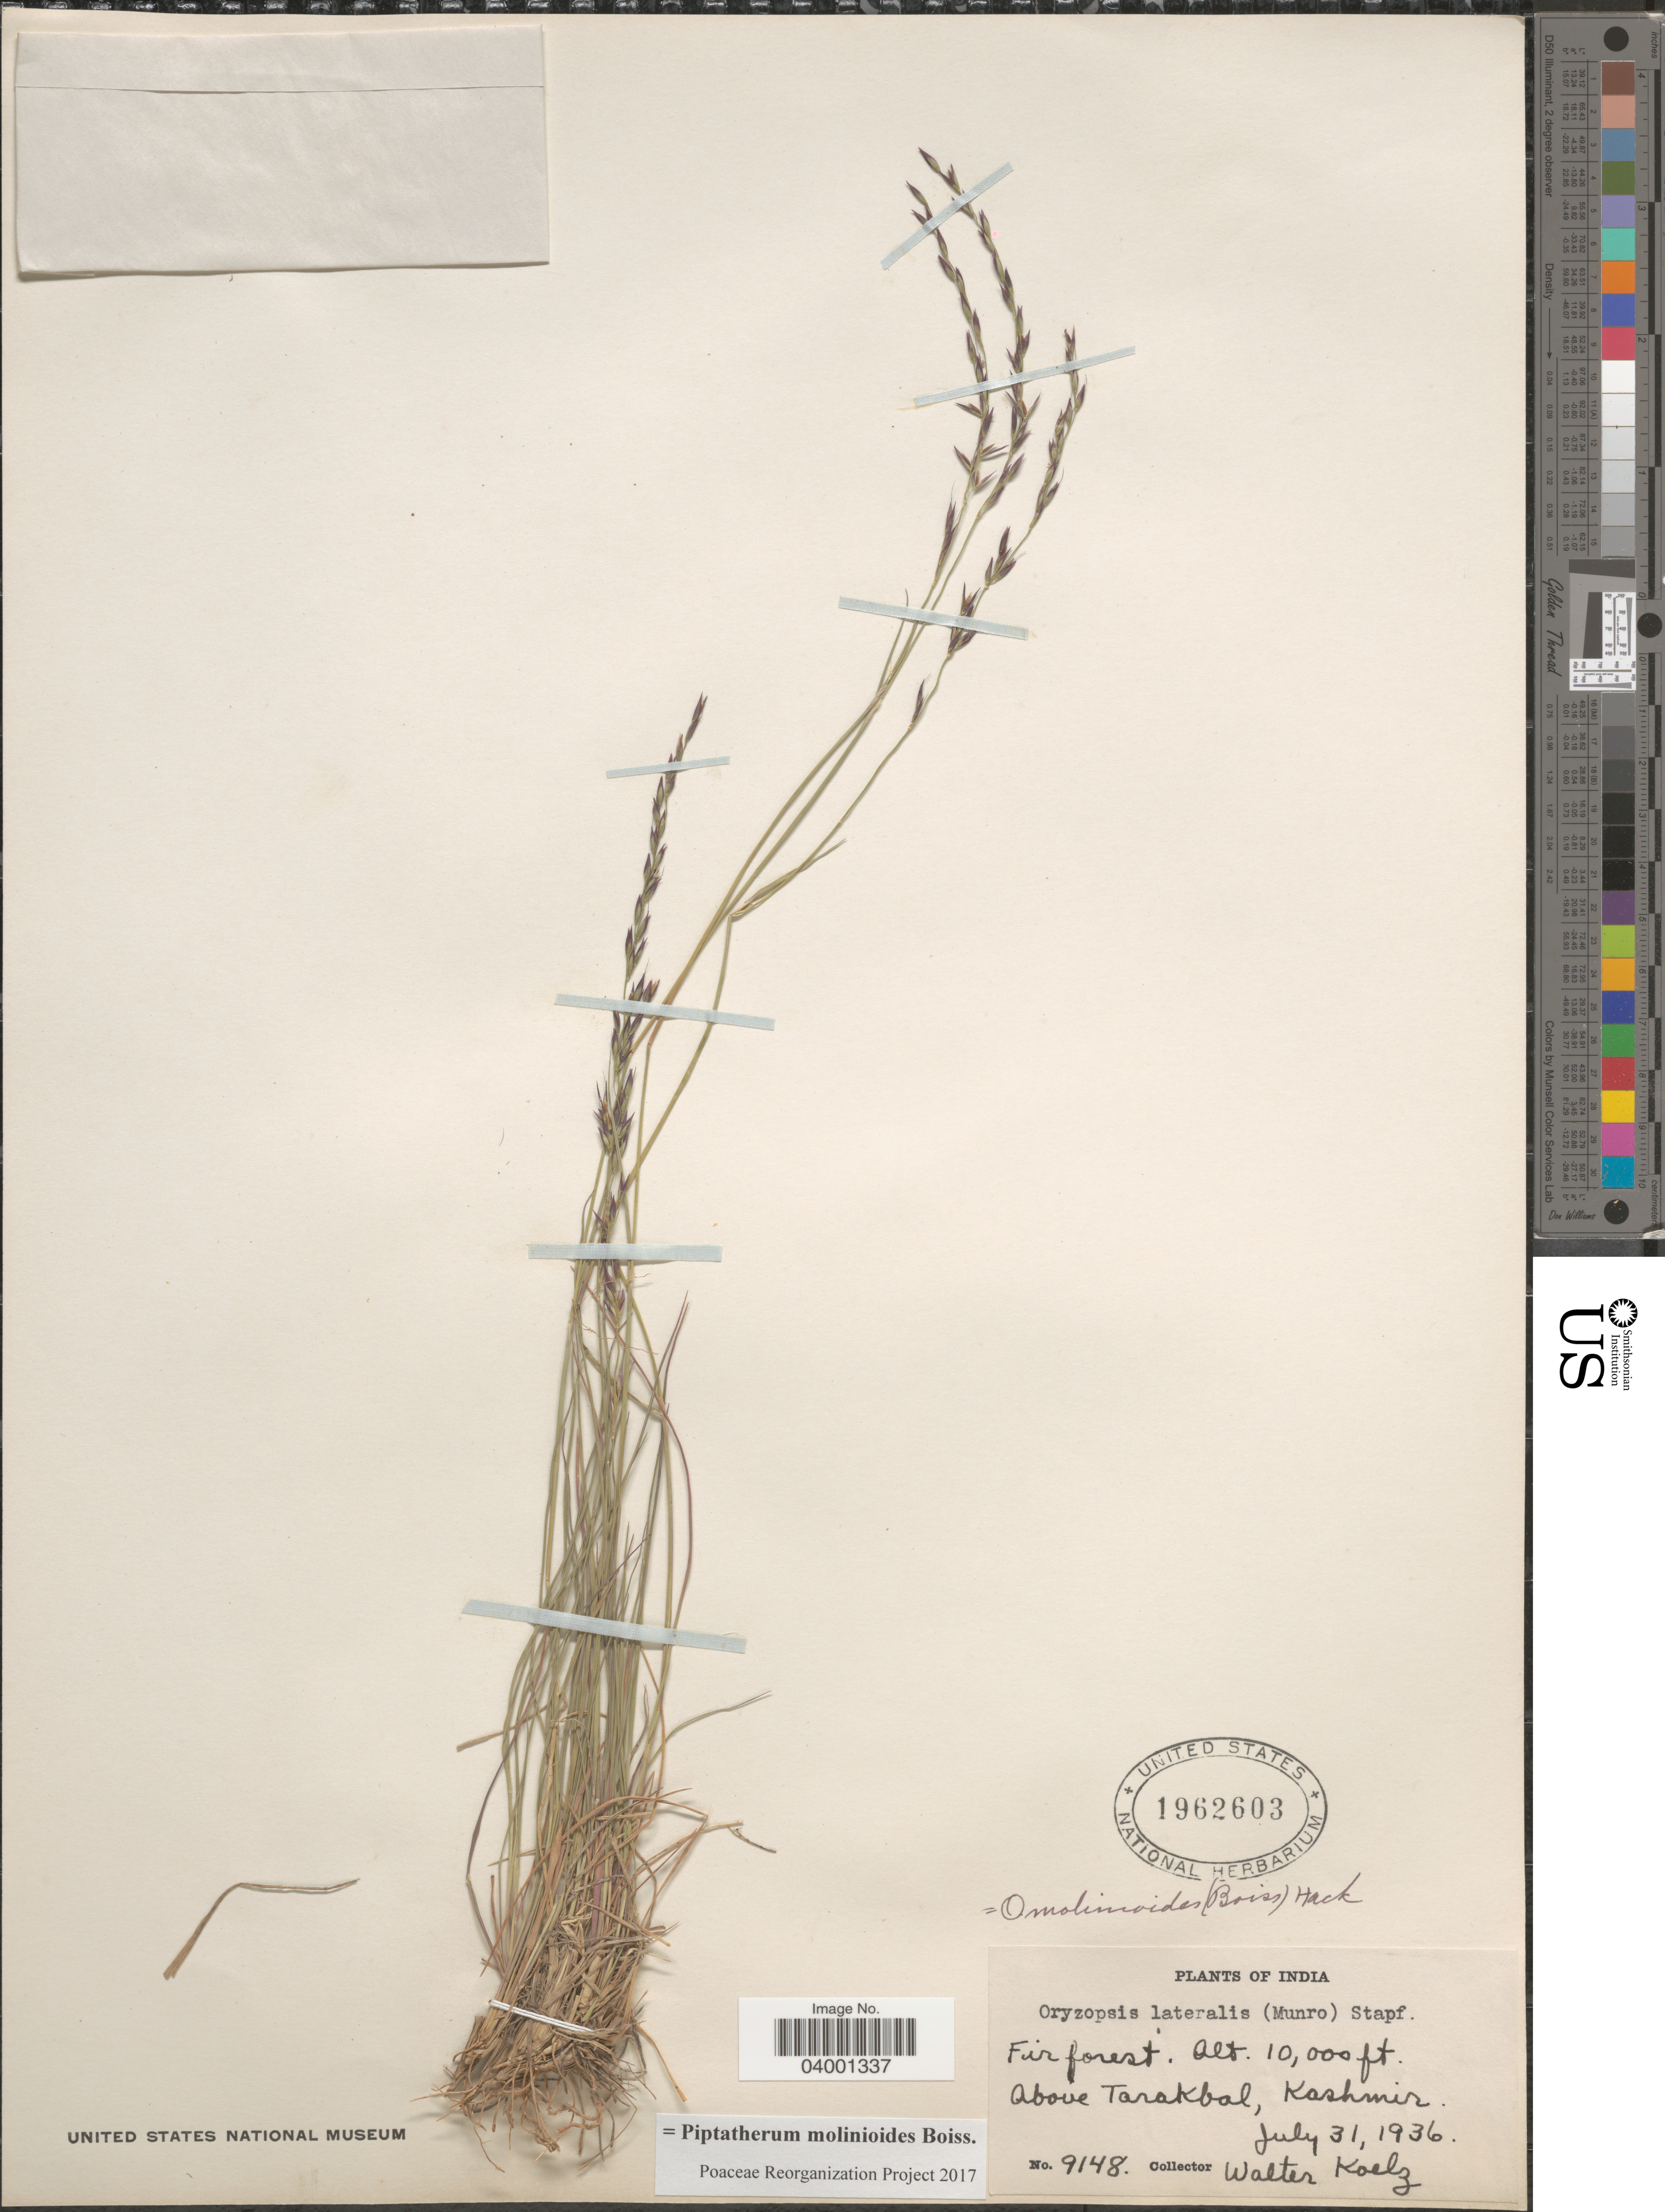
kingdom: Plantae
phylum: Tracheophyta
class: Liliopsida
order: Poales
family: Poaceae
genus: Piptatherum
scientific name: Piptatherum molinioides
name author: Boiss.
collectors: W. N. Koelz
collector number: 9148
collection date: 1936-07-31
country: India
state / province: Jammu and Kashmir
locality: Above Tarakbal, Kashmir.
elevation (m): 3048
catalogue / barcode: US 1962603